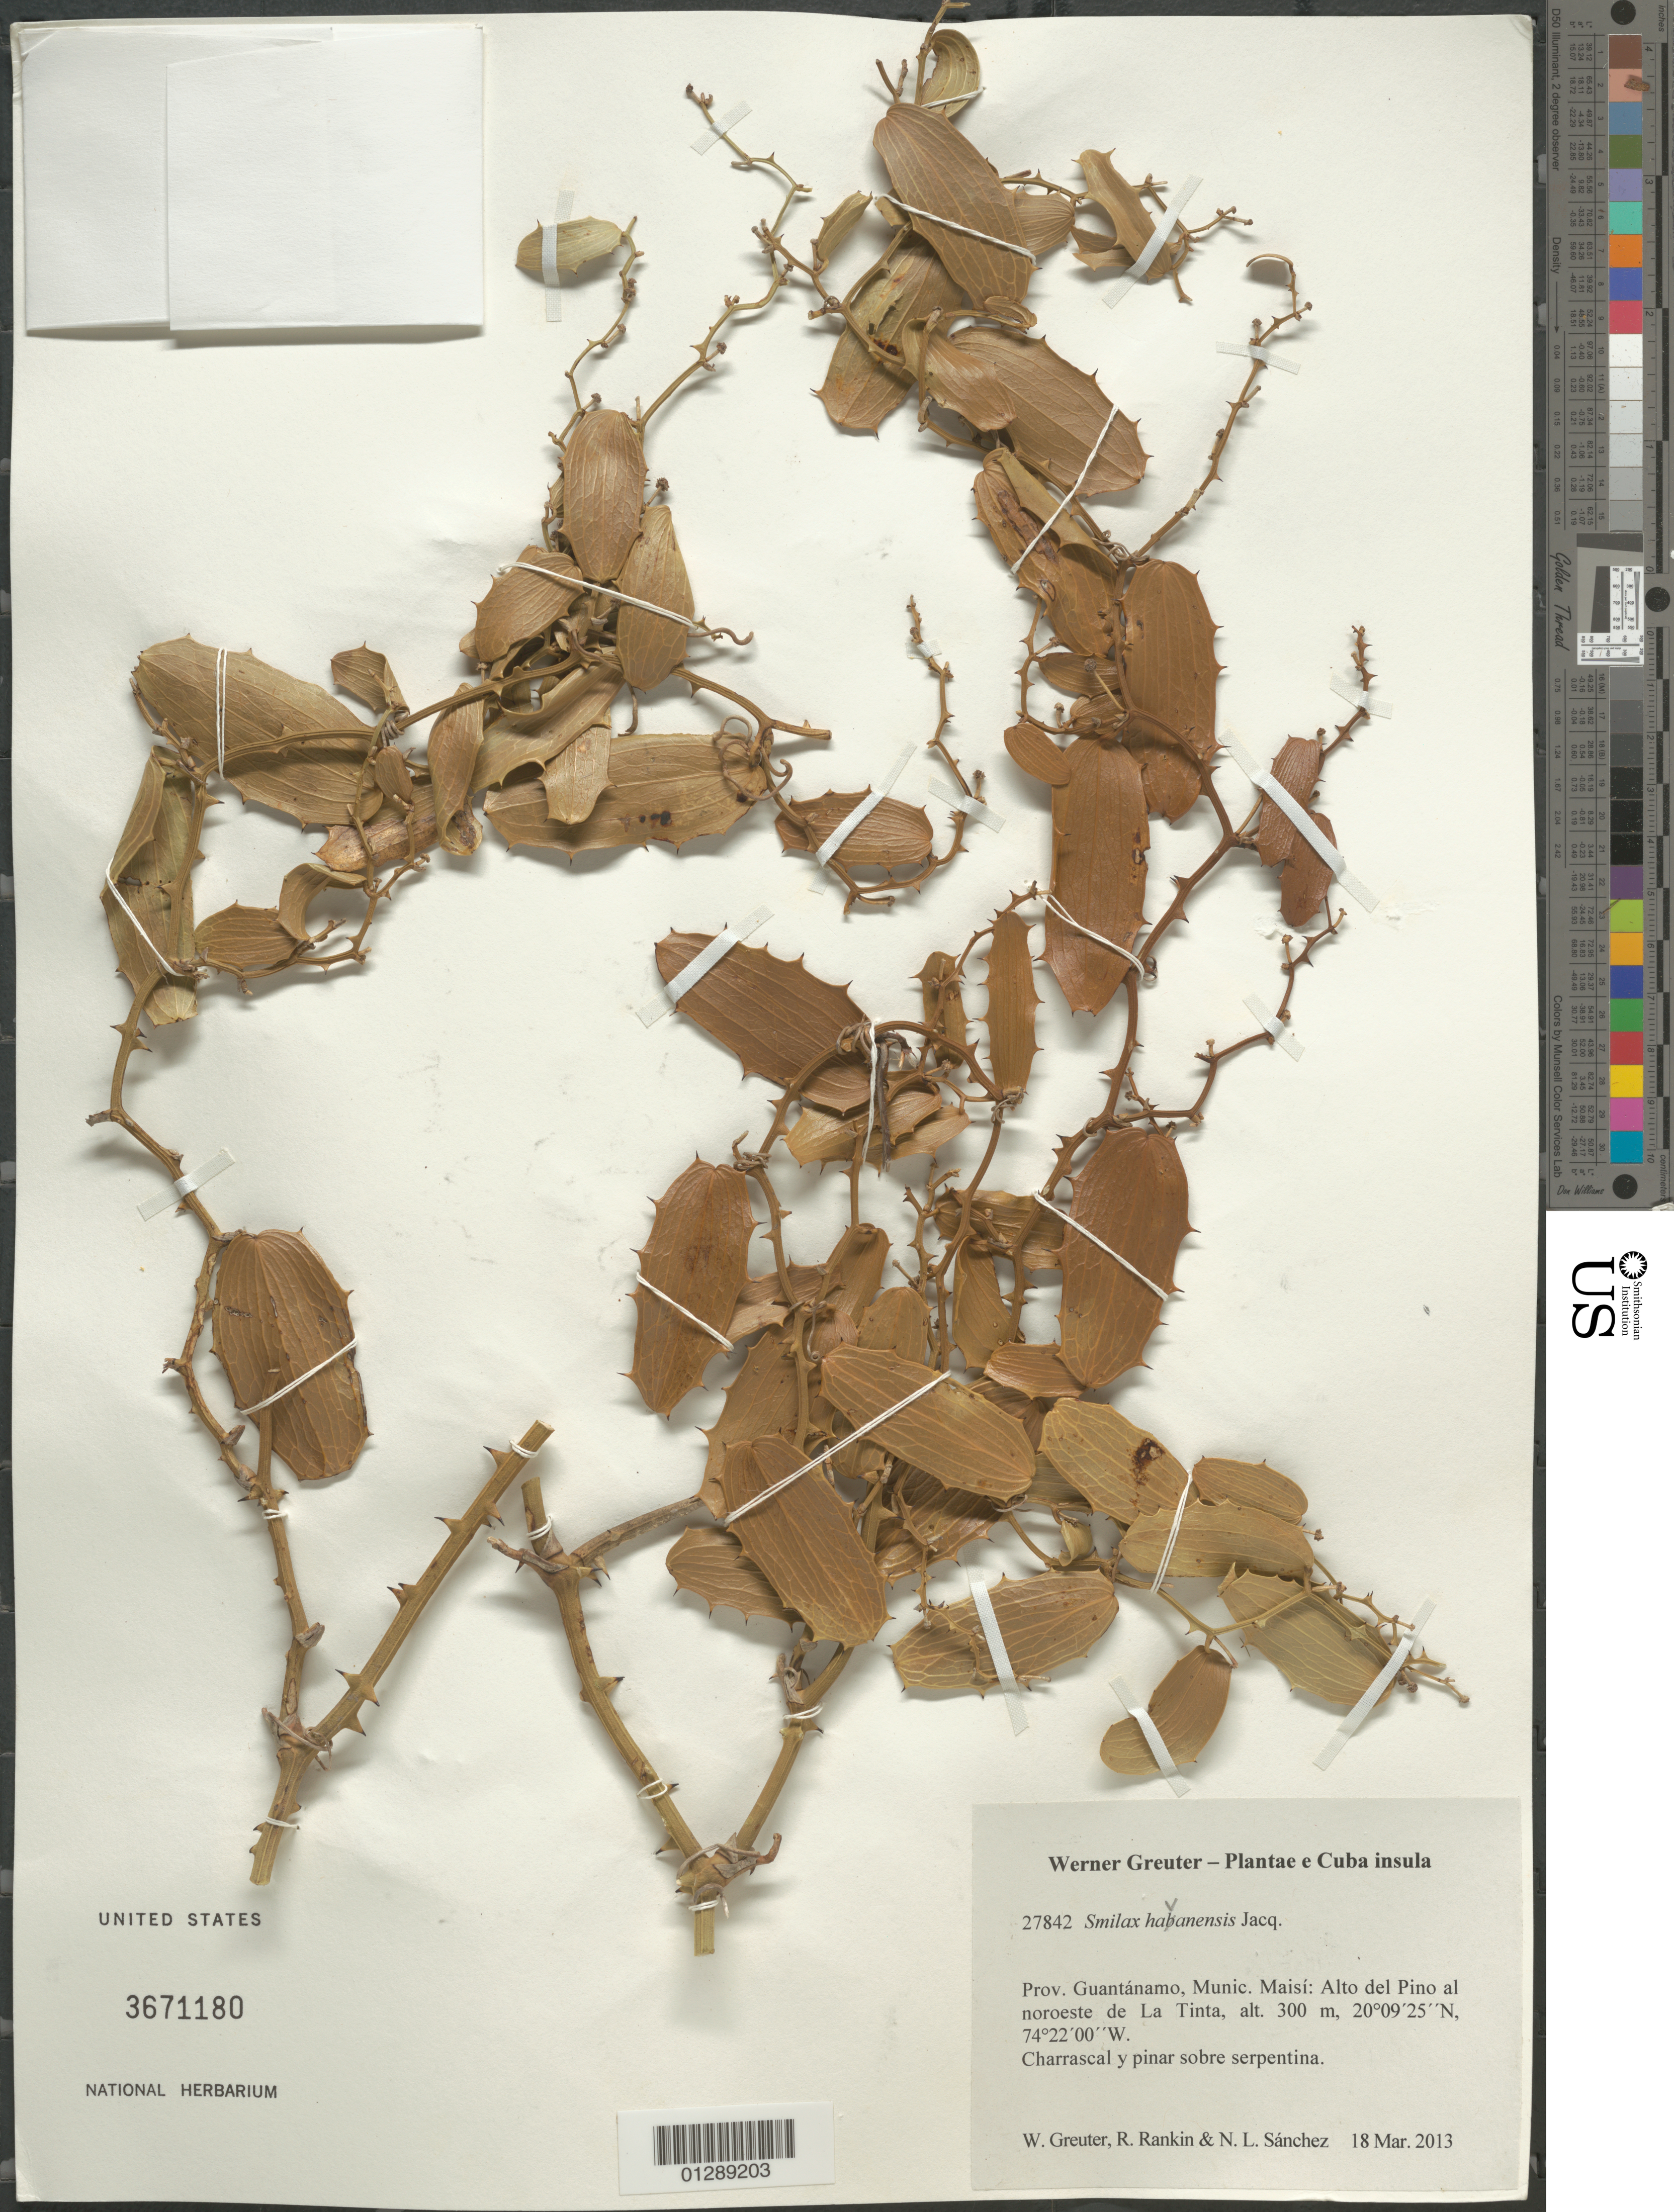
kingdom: Plantae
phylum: Tracheophyta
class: Liliopsida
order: Liliales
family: Smilacaceae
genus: Smilax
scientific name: Smilax havanensis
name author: Jacq.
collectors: W. R. Greuter, R. Rankin Rodriguez & N. Sanchez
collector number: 27842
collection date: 2013-03-18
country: Cuba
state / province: Guantanamo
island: Cuba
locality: Munic. Maisí: Alto del Pino al noroeste de La Tinta.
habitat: Charrascal y pinar sobre serpentina.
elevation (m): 300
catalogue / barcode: US 3671180